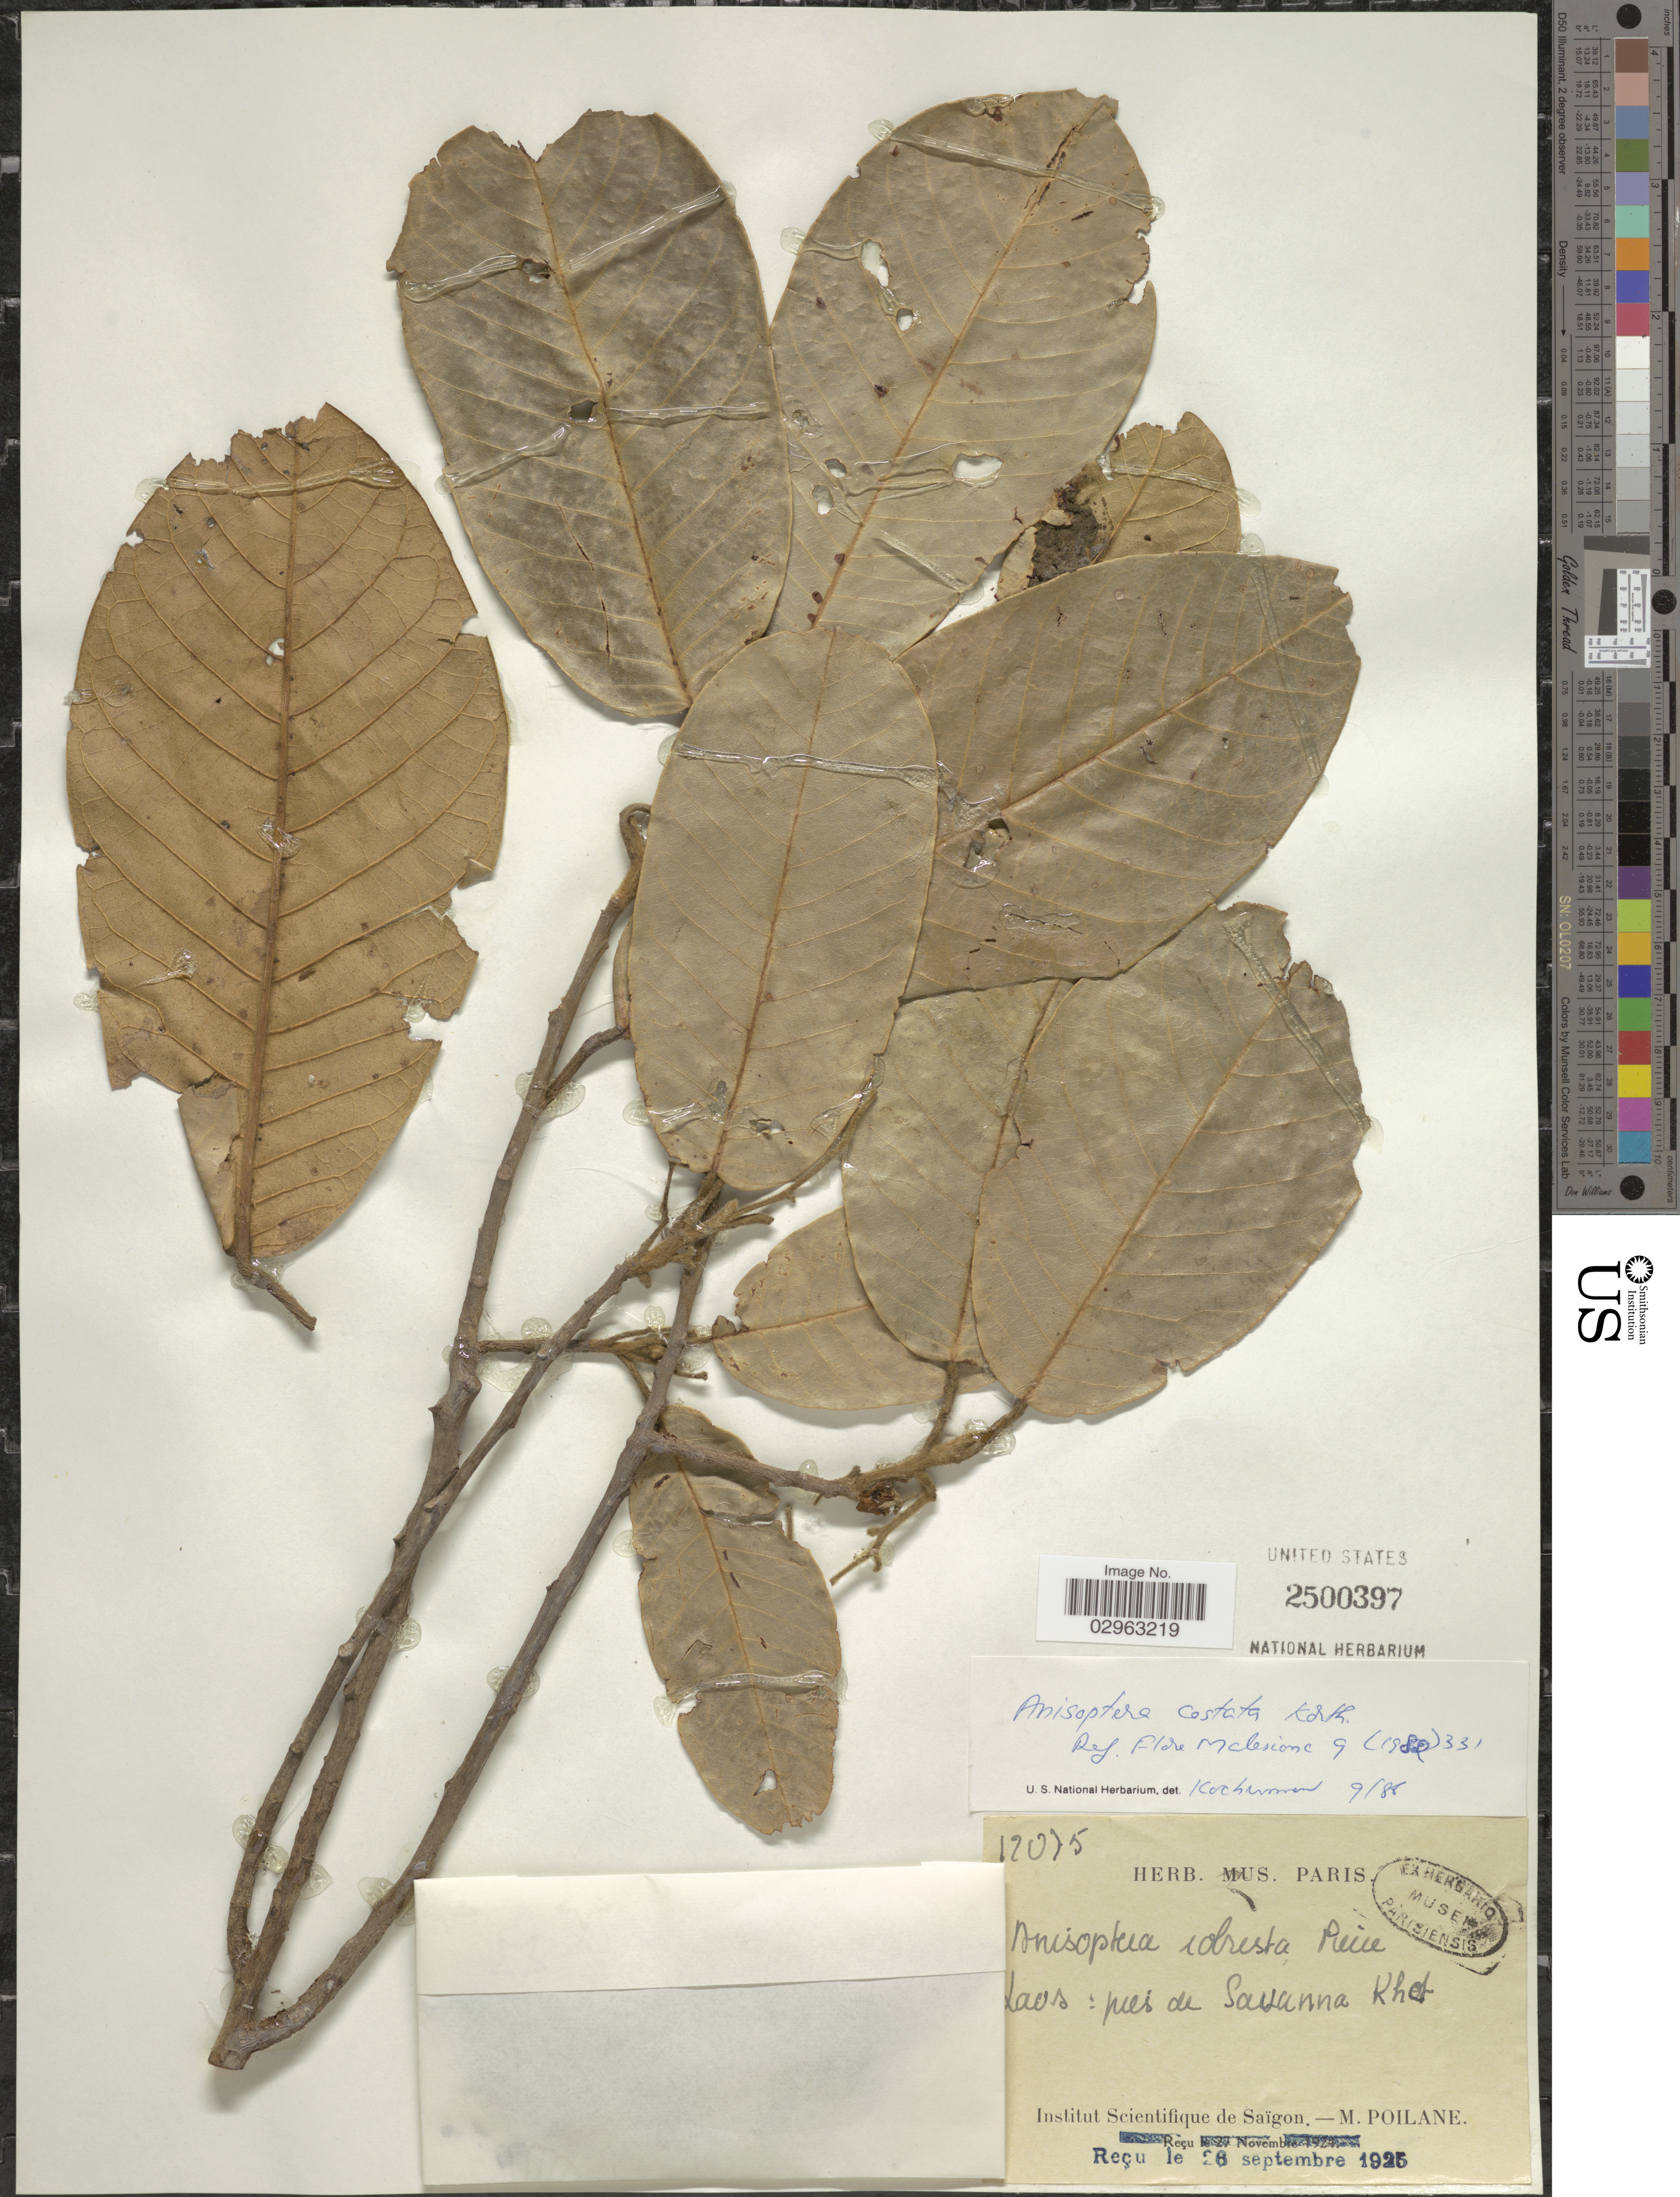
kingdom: Plantae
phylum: Tracheophyta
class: Magnoliopsida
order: Malvales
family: Dipterocarpaceae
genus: Anisoptera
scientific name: Anisoptera costata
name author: Korth.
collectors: M. Poilane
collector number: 12075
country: Laos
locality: Laos: pres de Savanna Khet.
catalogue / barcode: US 2500397